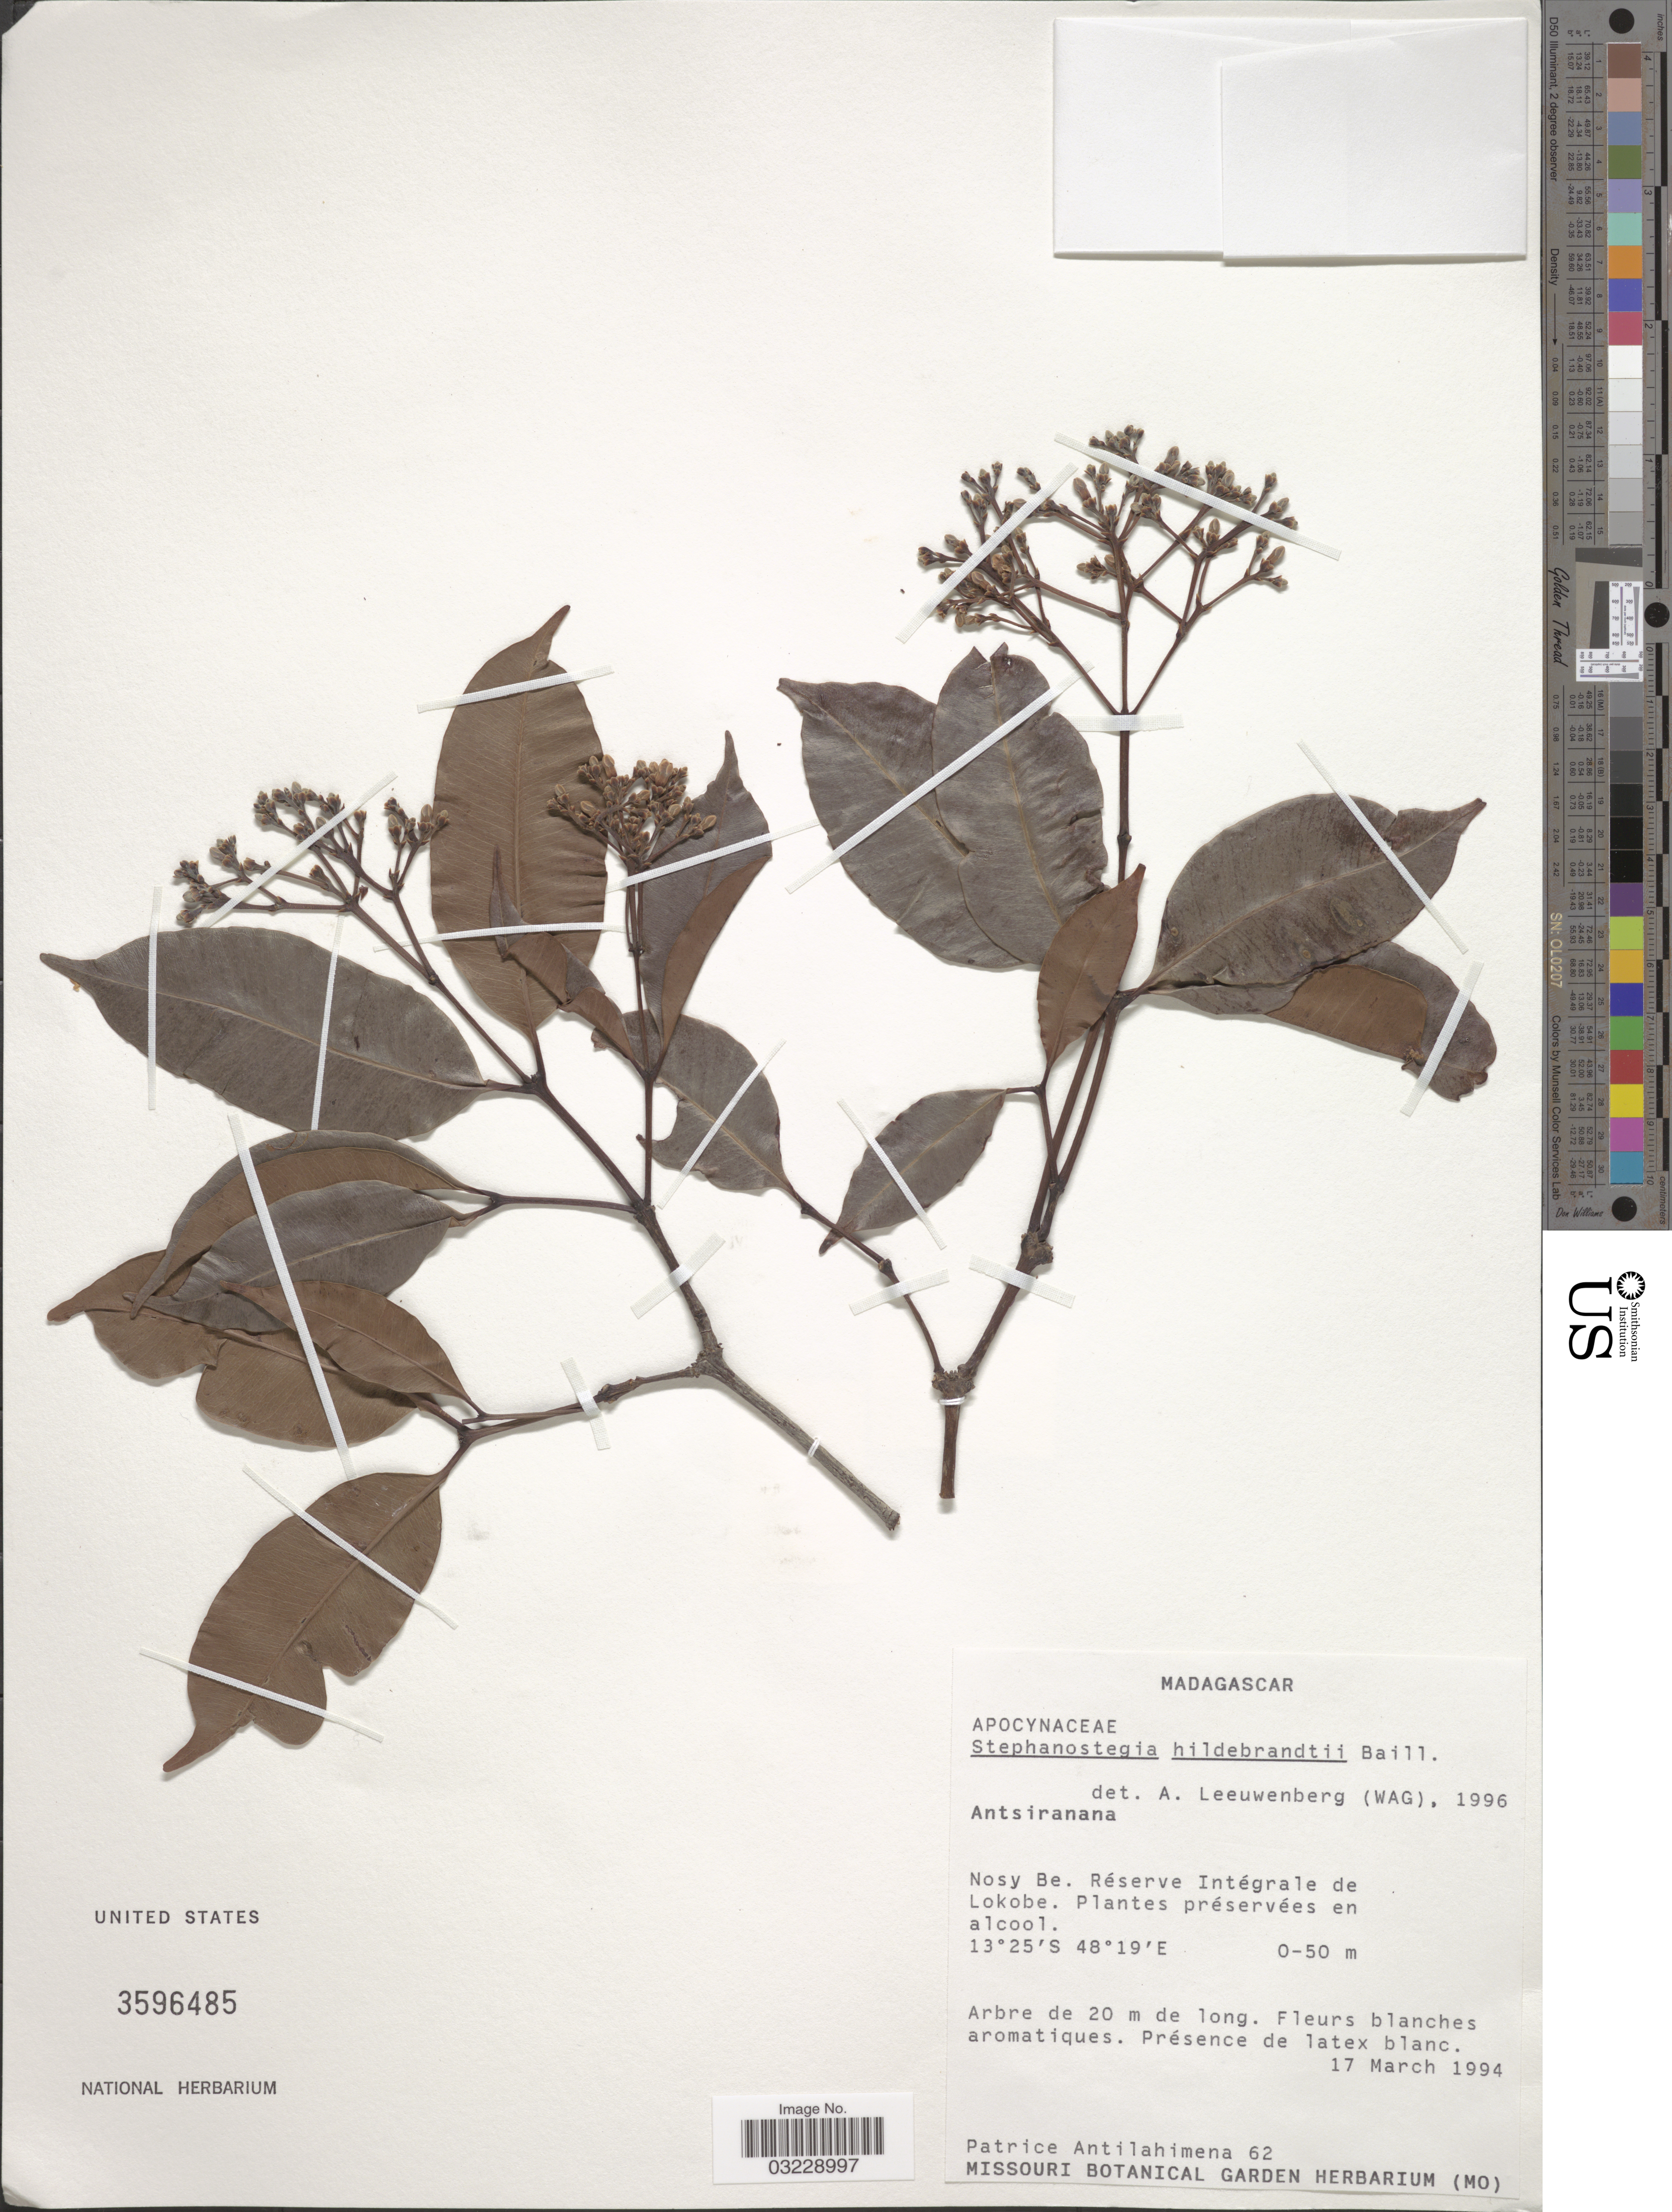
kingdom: Plantae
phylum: Tracheophyta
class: Magnoliopsida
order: Gentianales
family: Apocynaceae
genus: Stephanostegia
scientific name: Stephanostegia hildebrandtii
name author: Baill.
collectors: P. Antilahimena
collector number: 62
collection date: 1994-03-17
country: Madagascar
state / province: Diana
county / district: Nosy Be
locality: Nosy Be. Réserve Intégrale de Lokobe.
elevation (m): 0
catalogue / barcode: US 3596485